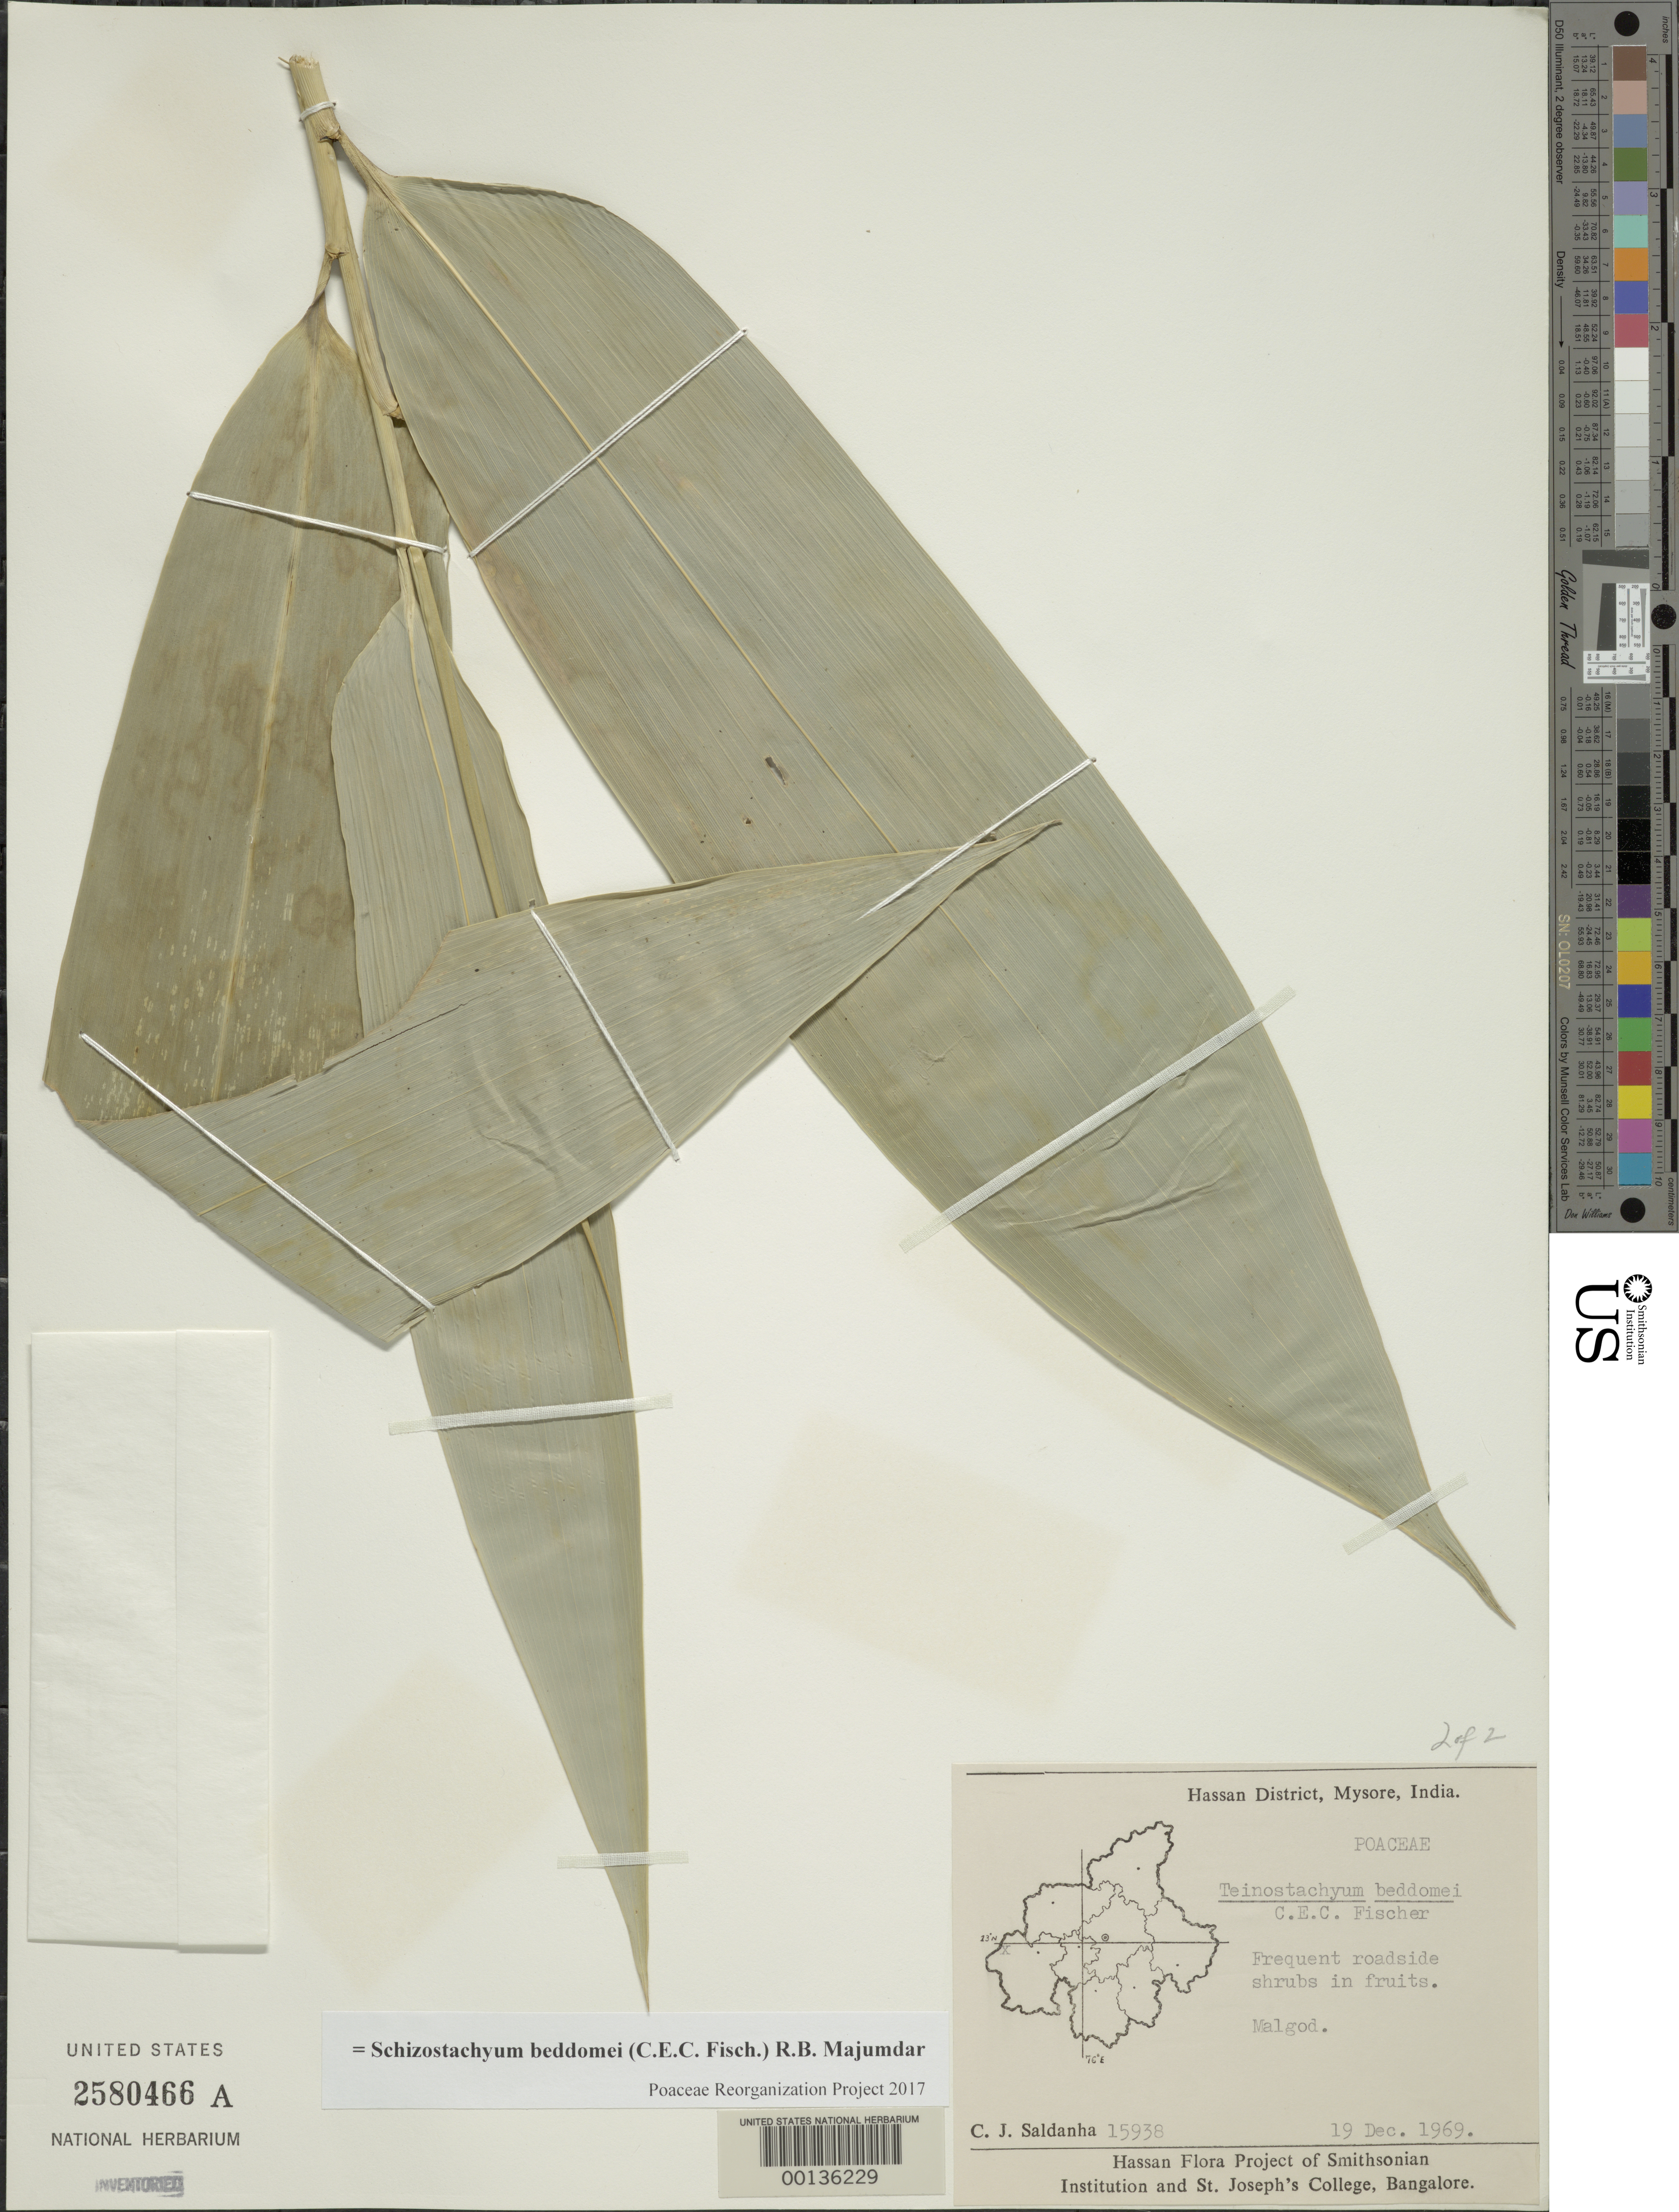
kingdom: Plantae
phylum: Tracheophyta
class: Liliopsida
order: Poales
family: Poaceae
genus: Schizostachyum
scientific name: Schizostachyum beddomei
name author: (C.E.C. Fisch.) R.B. Majumdar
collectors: C. J. Saldanha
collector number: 15938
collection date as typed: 19 Dec 1969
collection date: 1969-12-19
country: India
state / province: Karnataka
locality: Hassan, malgod, mysore state [mysore state = karnataka.]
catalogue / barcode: US 2580466A